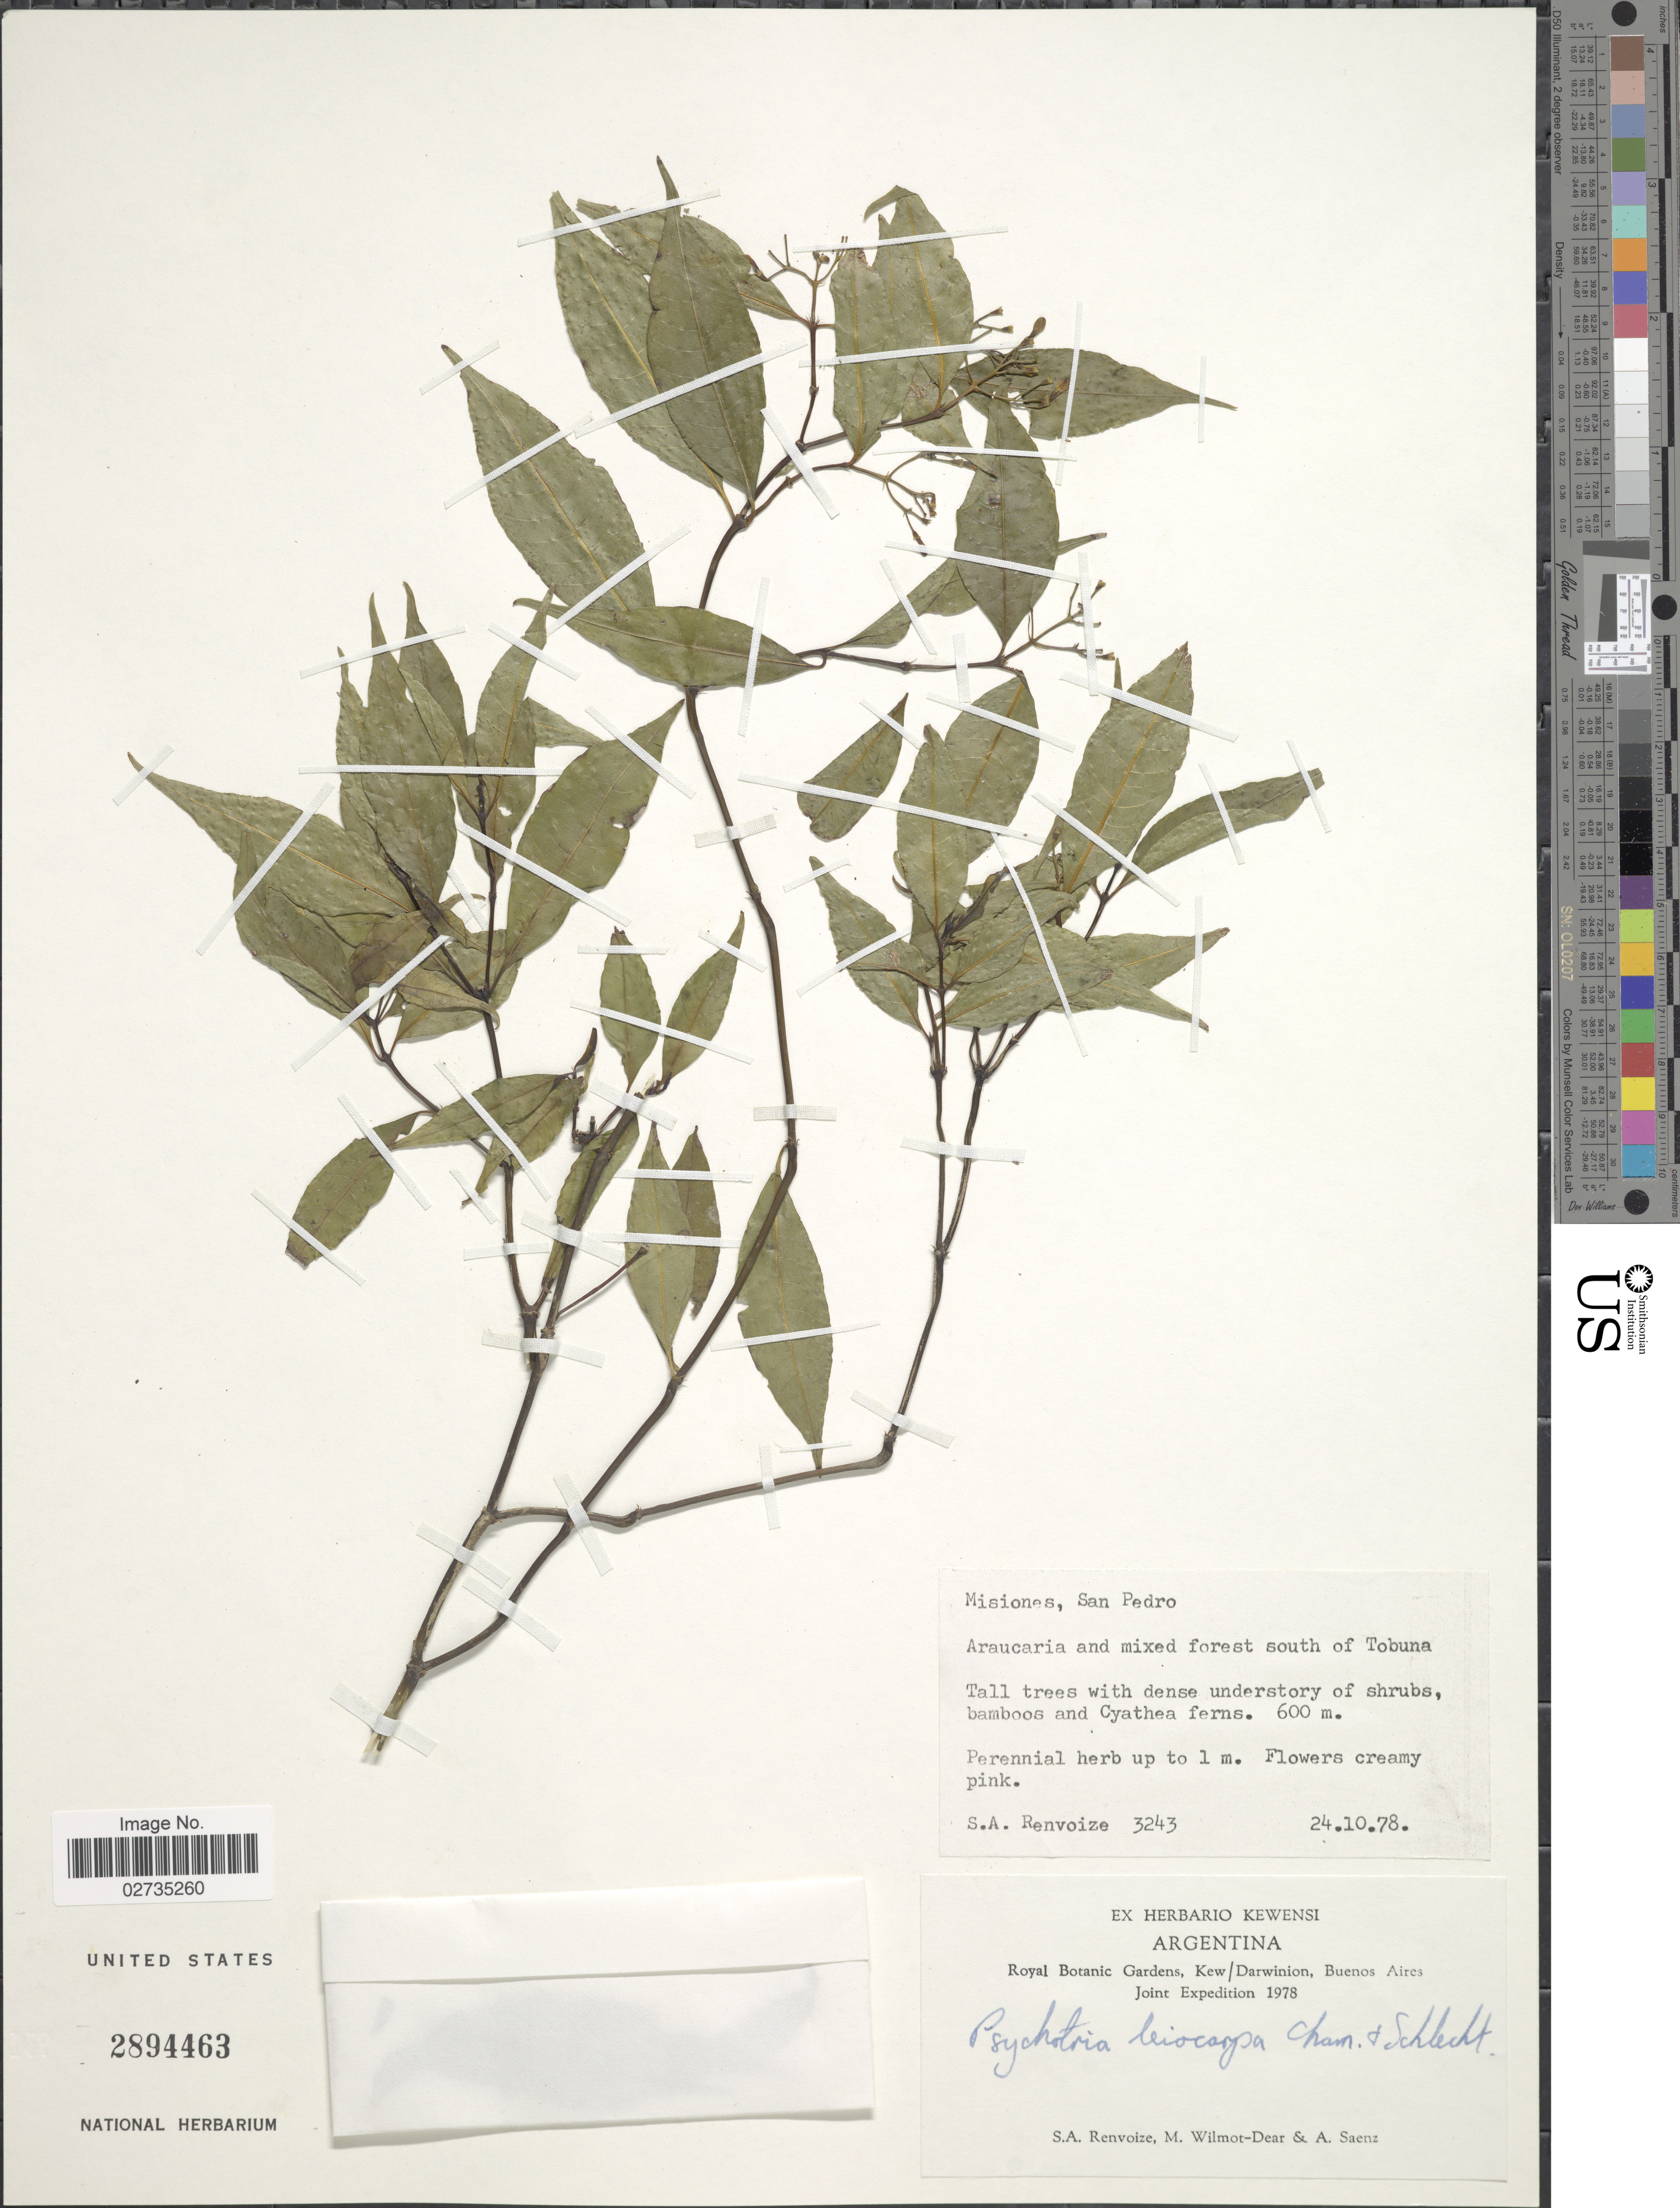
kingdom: Plantae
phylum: Tracheophyta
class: Magnoliopsida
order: Gentianales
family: Rubiaceae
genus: Psychotria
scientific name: Psychotria leiocarpa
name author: Cham. & Schltdl.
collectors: S. A. Renvoize, M. Wilmot-Dear & A. Saenz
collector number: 3243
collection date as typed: Transcribed d/m/y: 24/10/78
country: Argentina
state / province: Misiones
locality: Misiones, San Pedro, Araucaria and mixed forest south of Tobuna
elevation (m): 600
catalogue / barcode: US 2894463